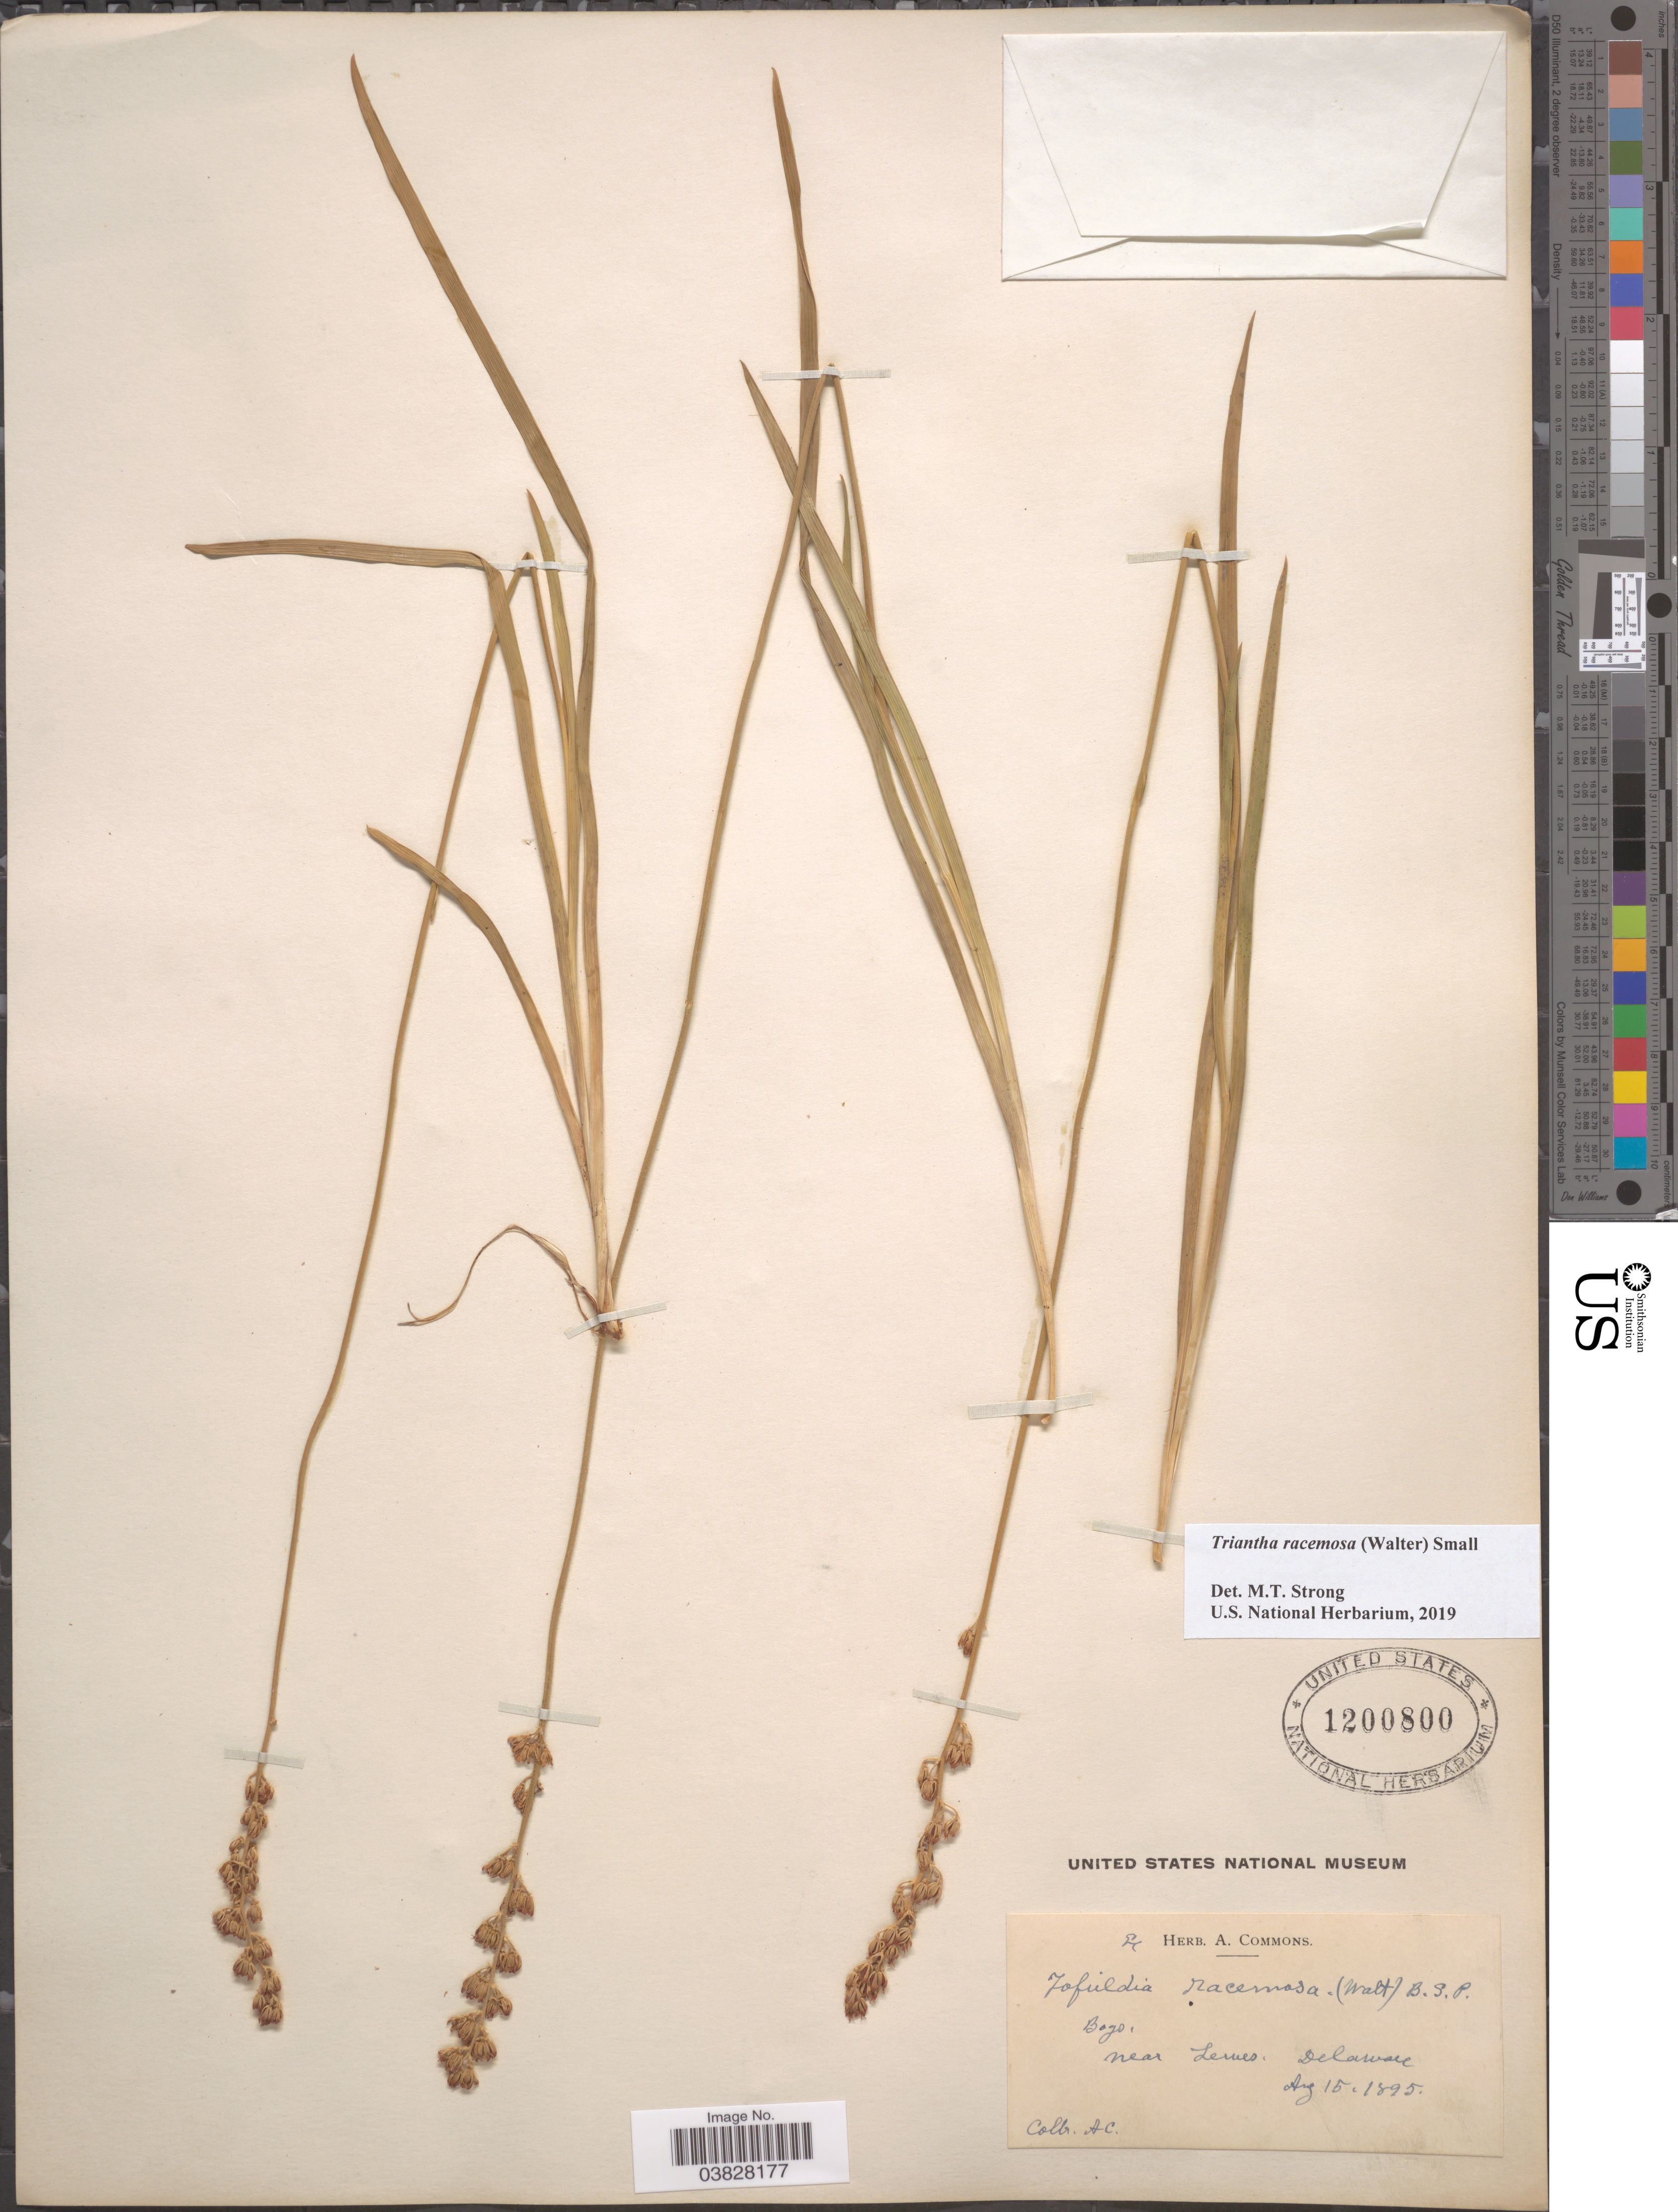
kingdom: Plantae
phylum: Tracheophyta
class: Liliopsida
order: Alismatales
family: Tofieldiaceae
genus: Triantha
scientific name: Triantha racemosa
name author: (Walter) Small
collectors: A. Commons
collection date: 1895-08-15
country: United States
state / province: Delaware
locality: Near Lewes.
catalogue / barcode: US 1200800